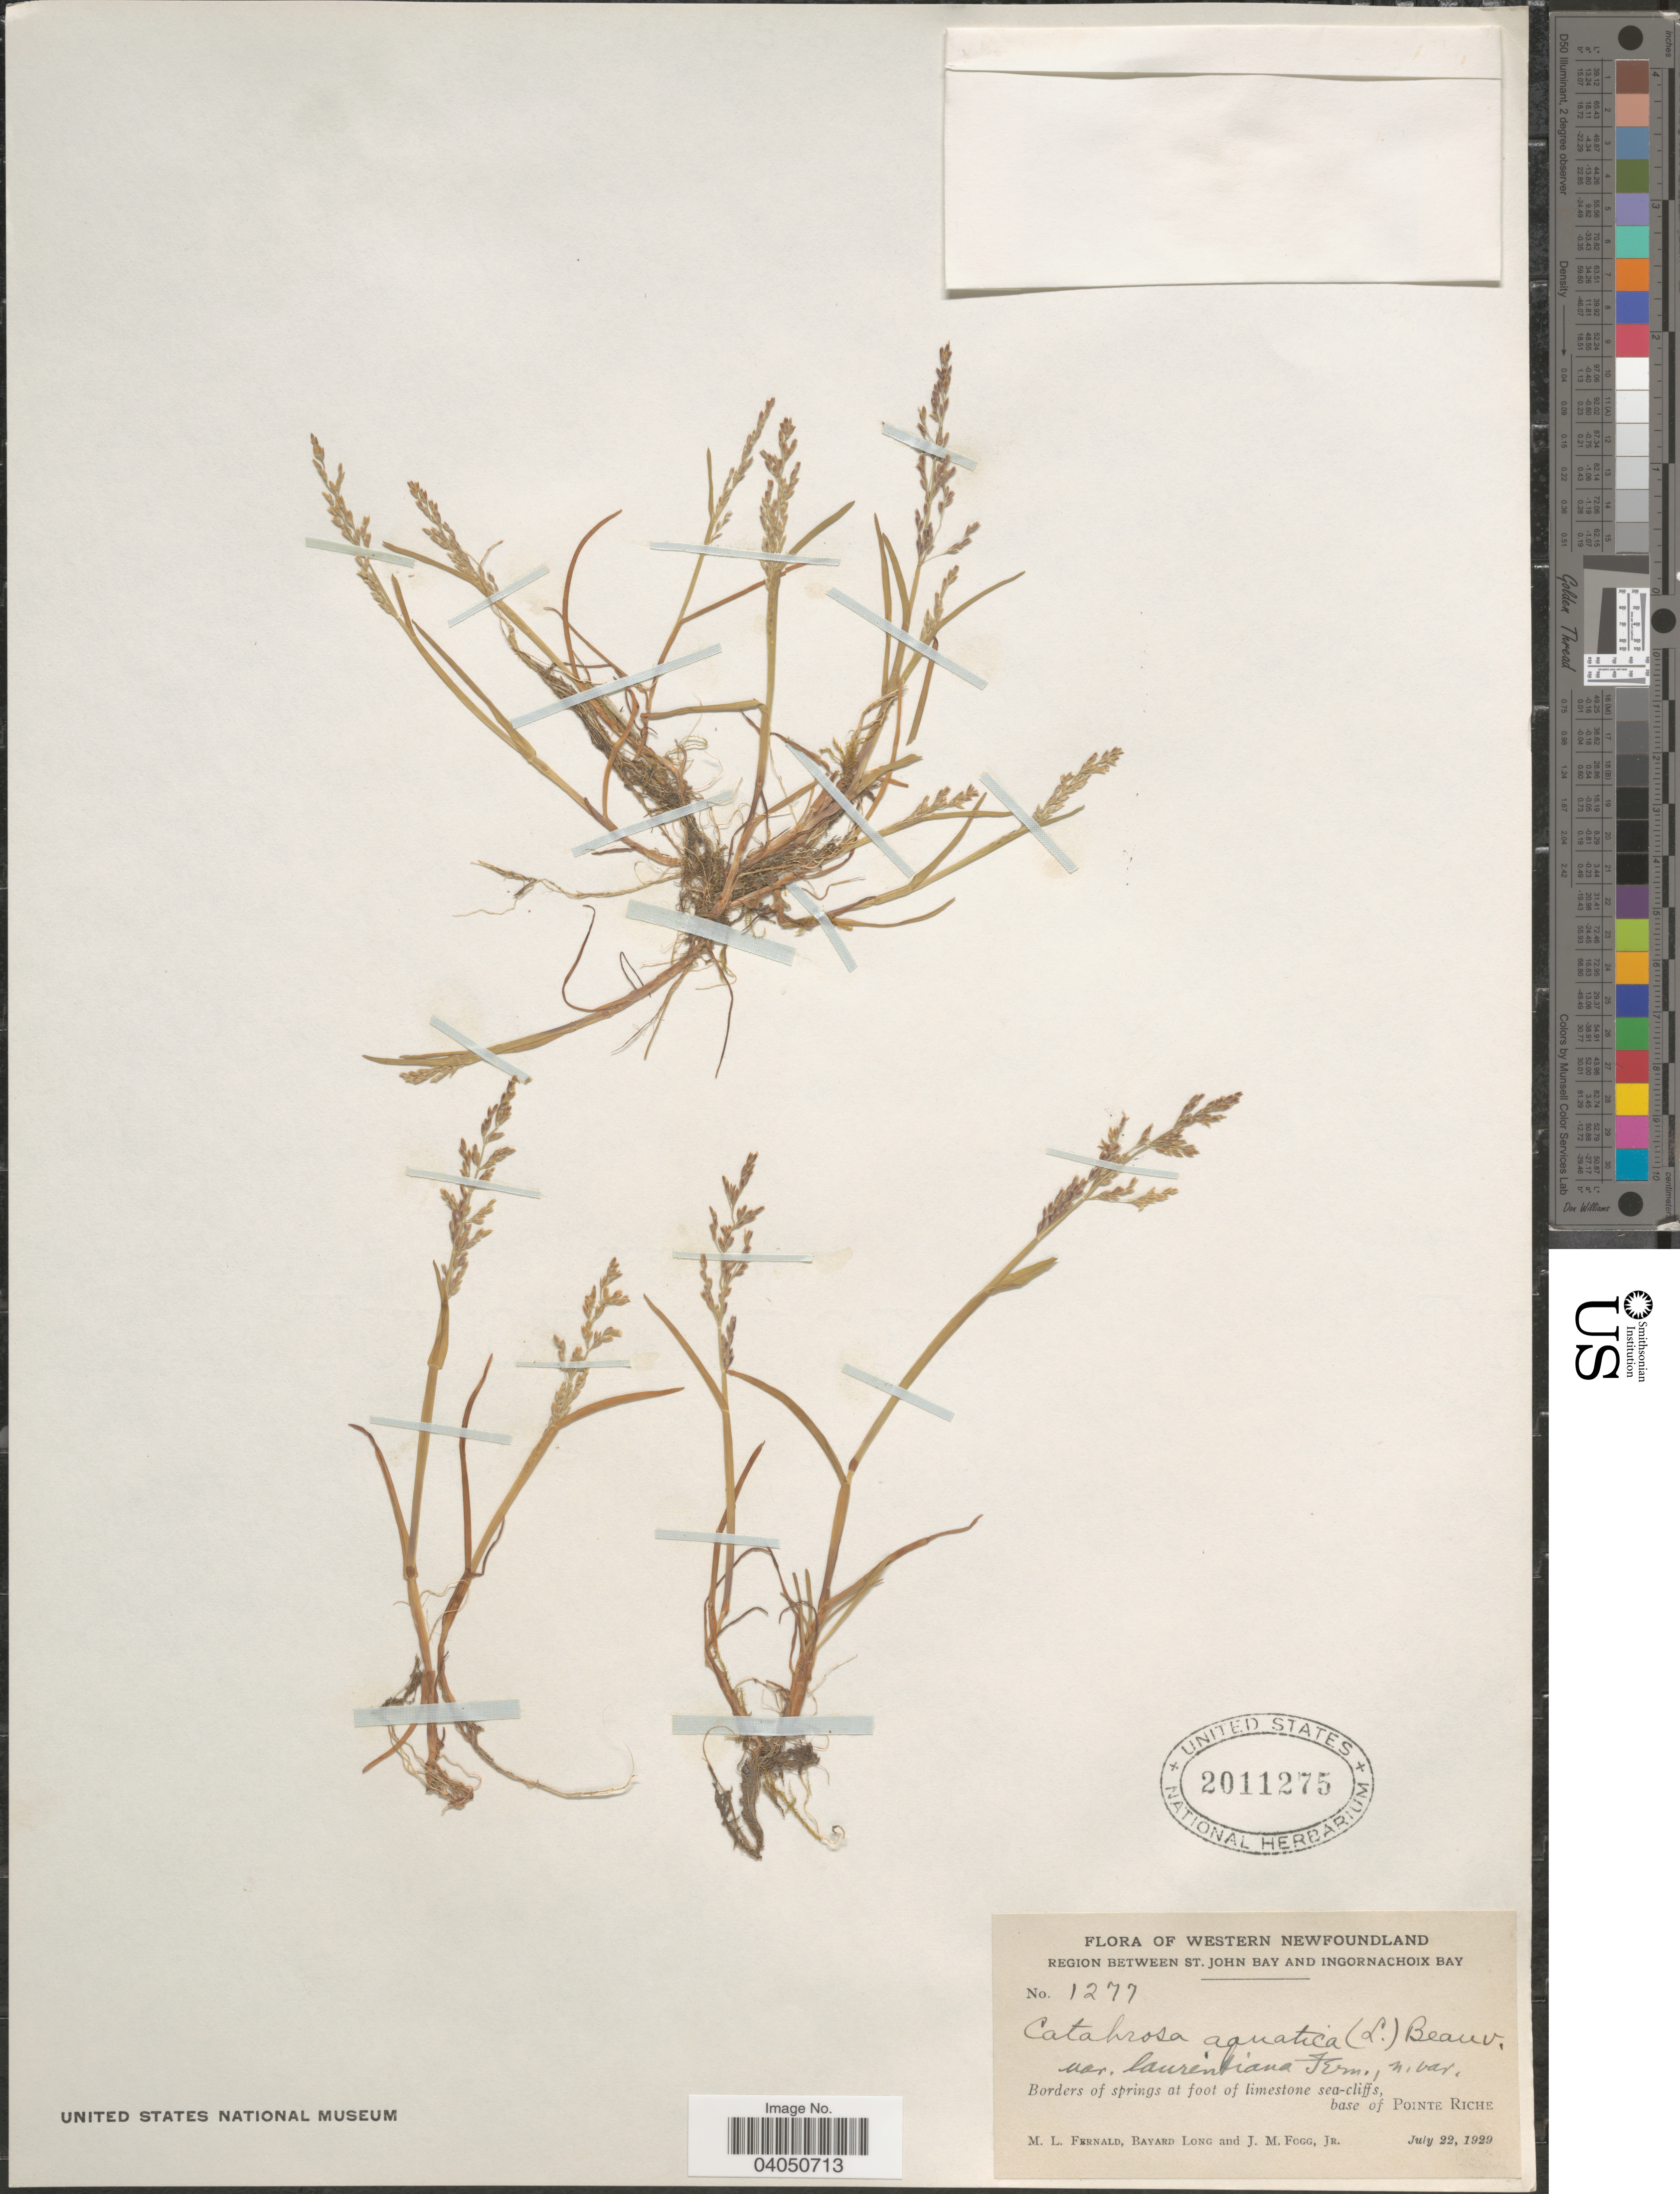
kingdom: Plantae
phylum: Tracheophyta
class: Liliopsida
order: Poales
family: Poaceae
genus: Catabrosa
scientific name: Catabrosa aquatica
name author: (L.) P. Beauv.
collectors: M. L. Fernald, B. Long & J. Fogg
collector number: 1277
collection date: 1929-07-22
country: Canada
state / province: Newfoundland and Labrador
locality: Western Newfoundland. Region between St. John and Ingornachoix Bay. Borders of springs at foot of limestone sea-cliffs, base of Pointe Riche.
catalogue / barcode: US 2011275